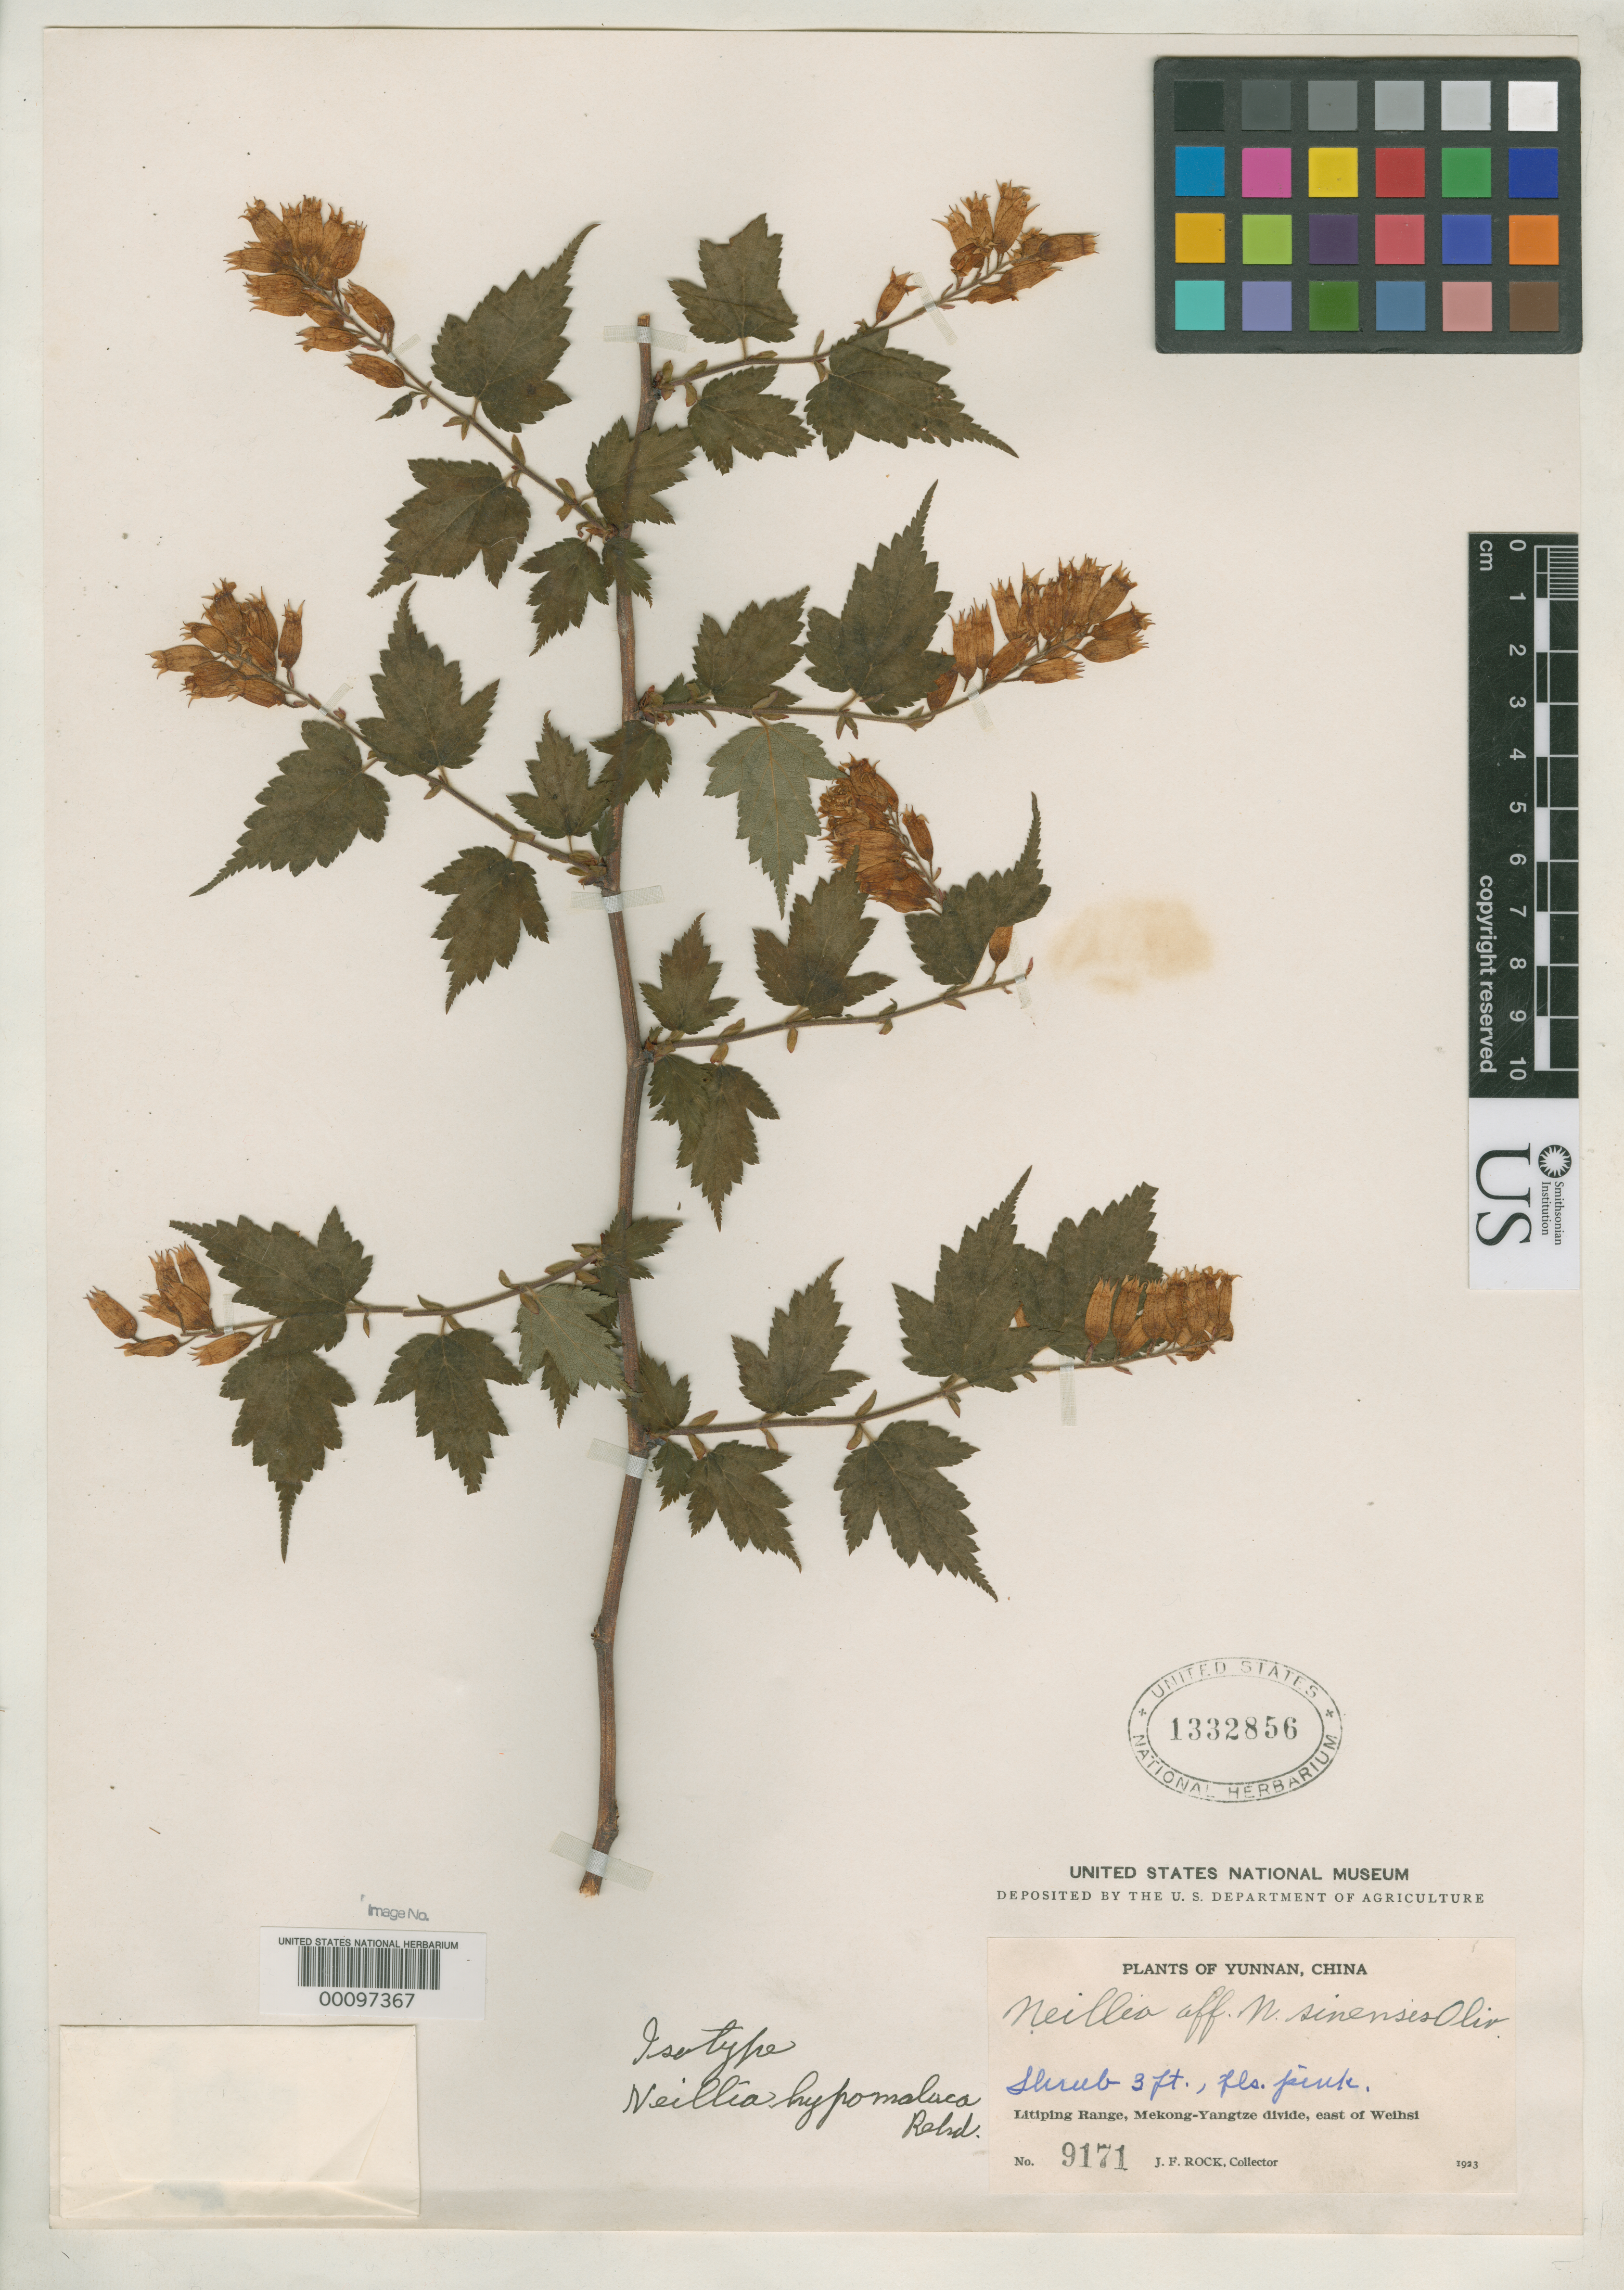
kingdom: Plantae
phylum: Tracheophyta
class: Magnoliopsida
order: Rosales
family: Rosaceae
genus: Neillia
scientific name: Neillia hypomalaca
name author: Rehder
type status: Isotype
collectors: J. F. Rock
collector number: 9170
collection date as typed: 1923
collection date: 1923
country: China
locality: Litiping Range, Mekong-Yangtze divide, east of Weihsi.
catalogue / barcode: US 1332856